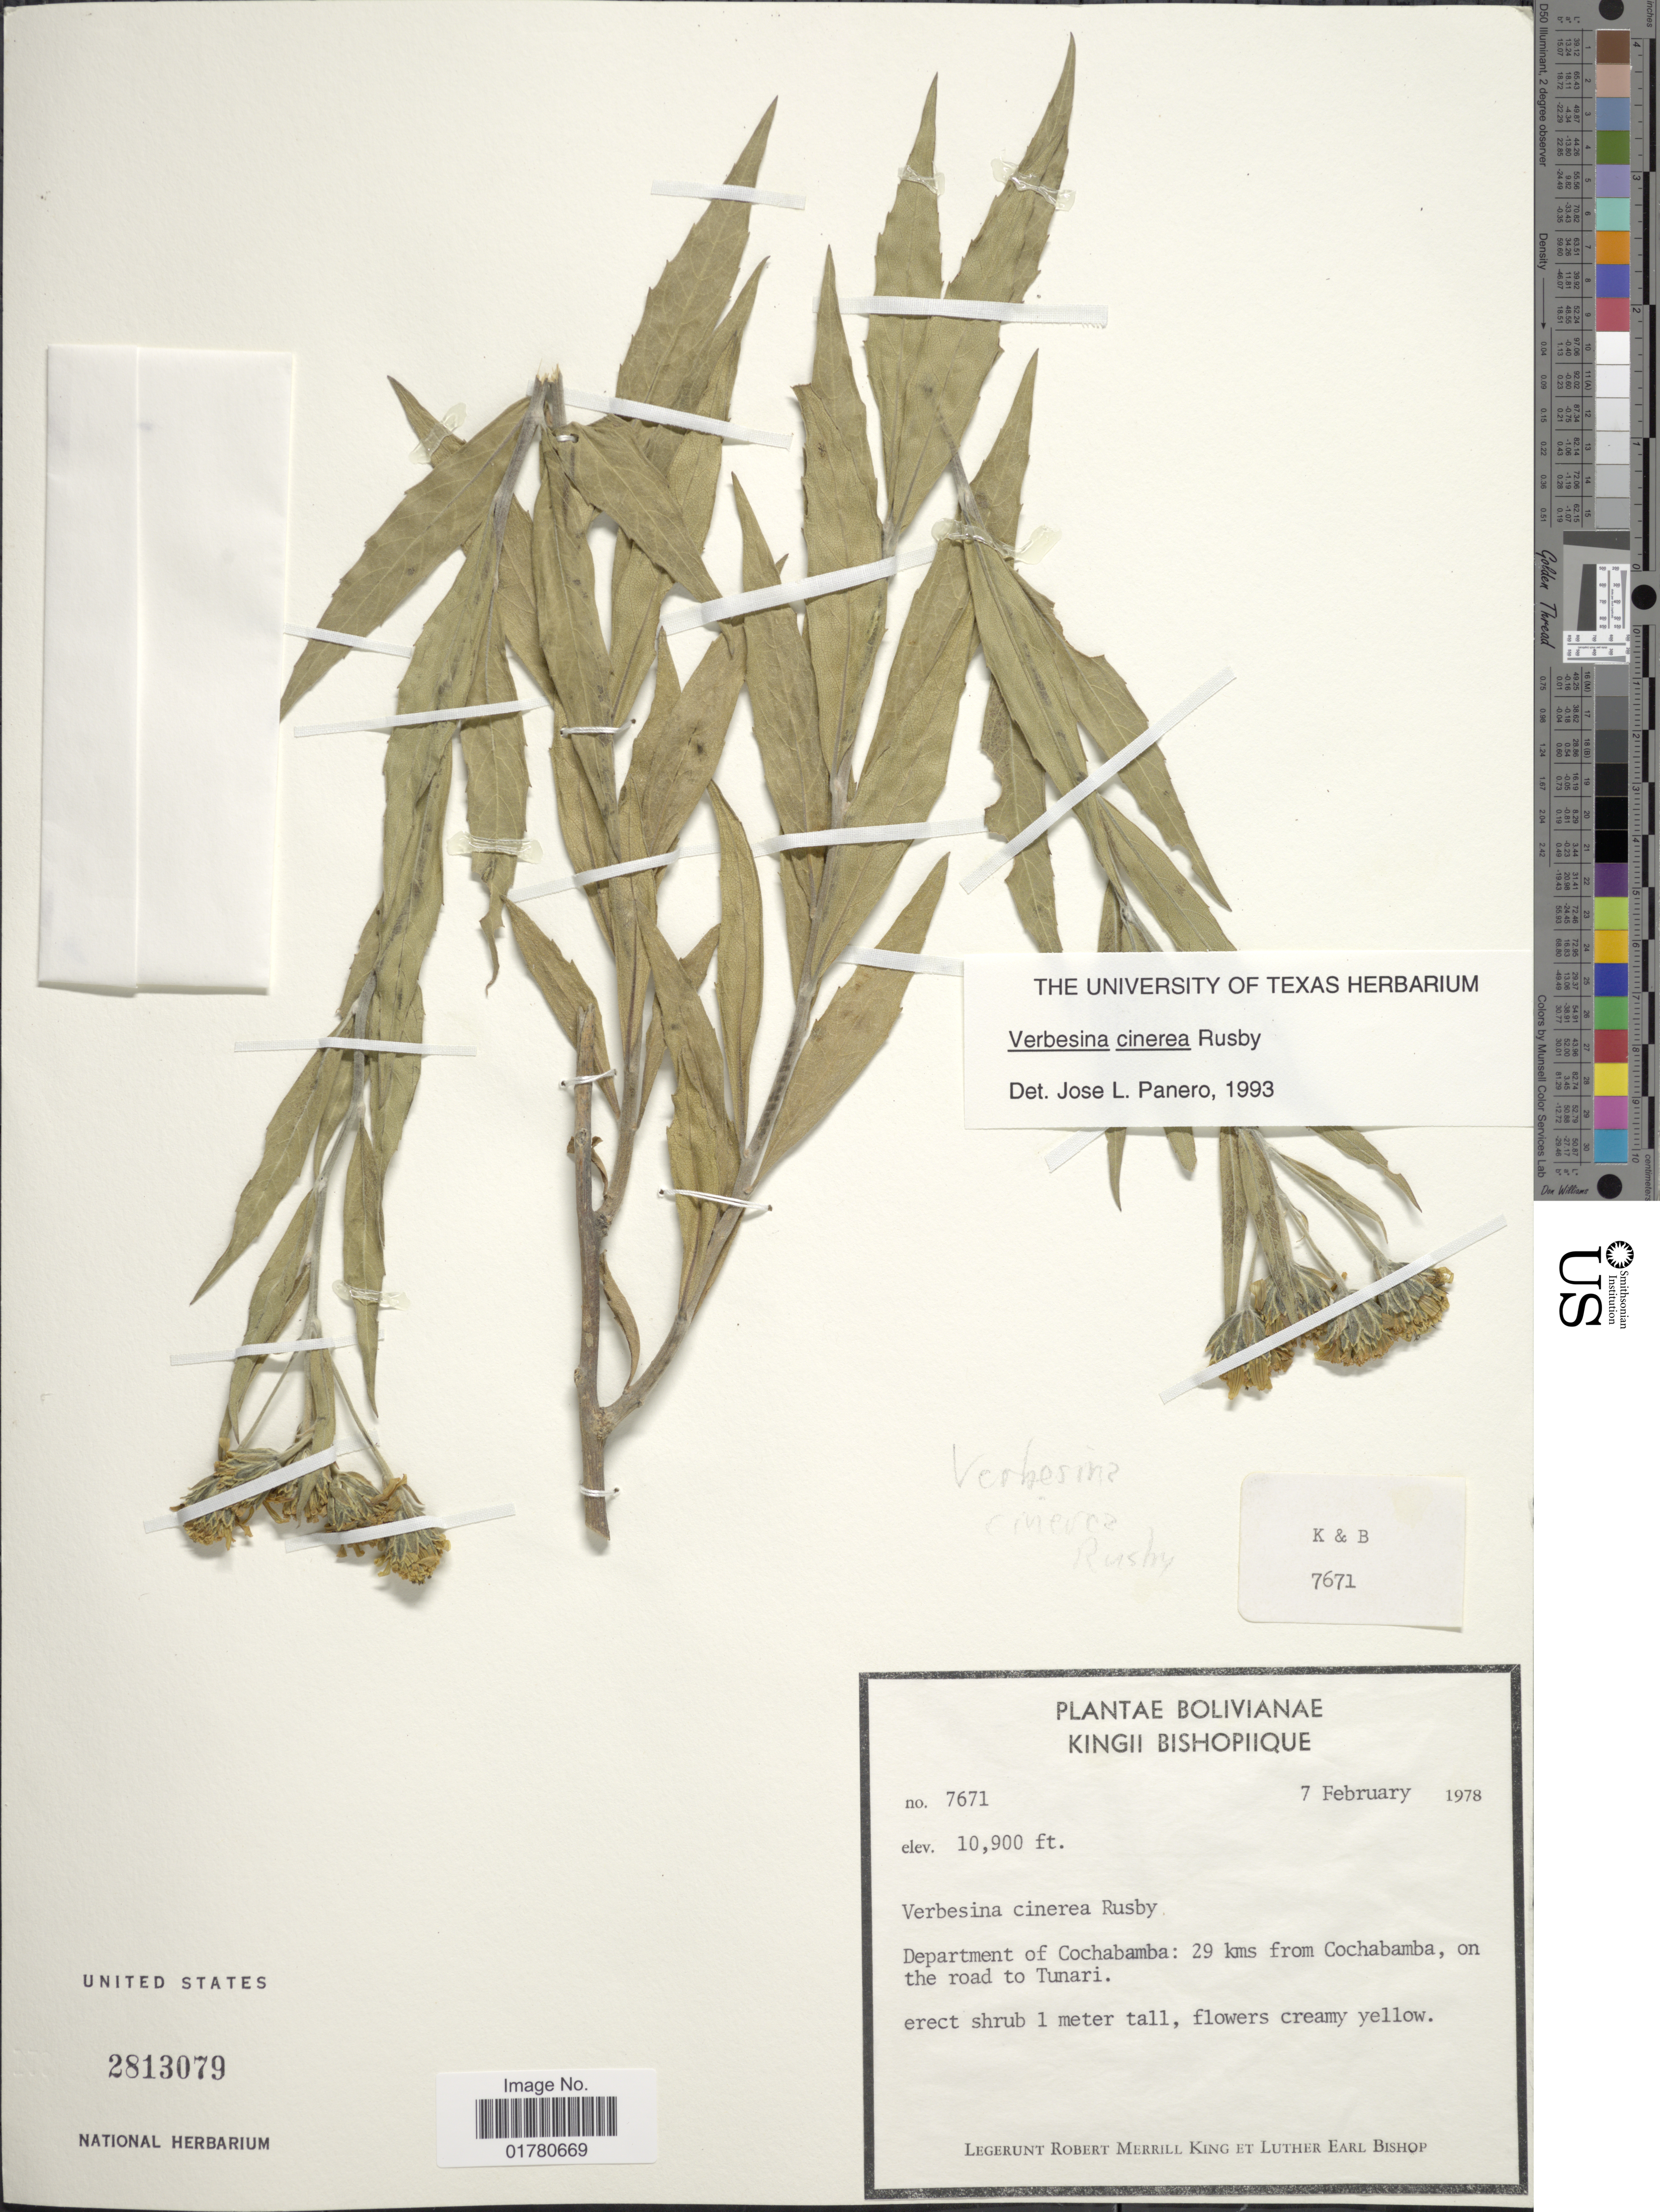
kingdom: Plantae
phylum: Tracheophyta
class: Magnoliopsida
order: Asterales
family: Asteraceae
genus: Verbesina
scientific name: Verbesina cinerea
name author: Rusby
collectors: R. M. King & L. E. Bishop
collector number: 7671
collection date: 1978-02-07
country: Bolivia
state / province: Cochabamba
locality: Department of Cochabamba: 29 kms from Cochabamba, on the road to Tunari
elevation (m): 3322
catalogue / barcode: US 2813079